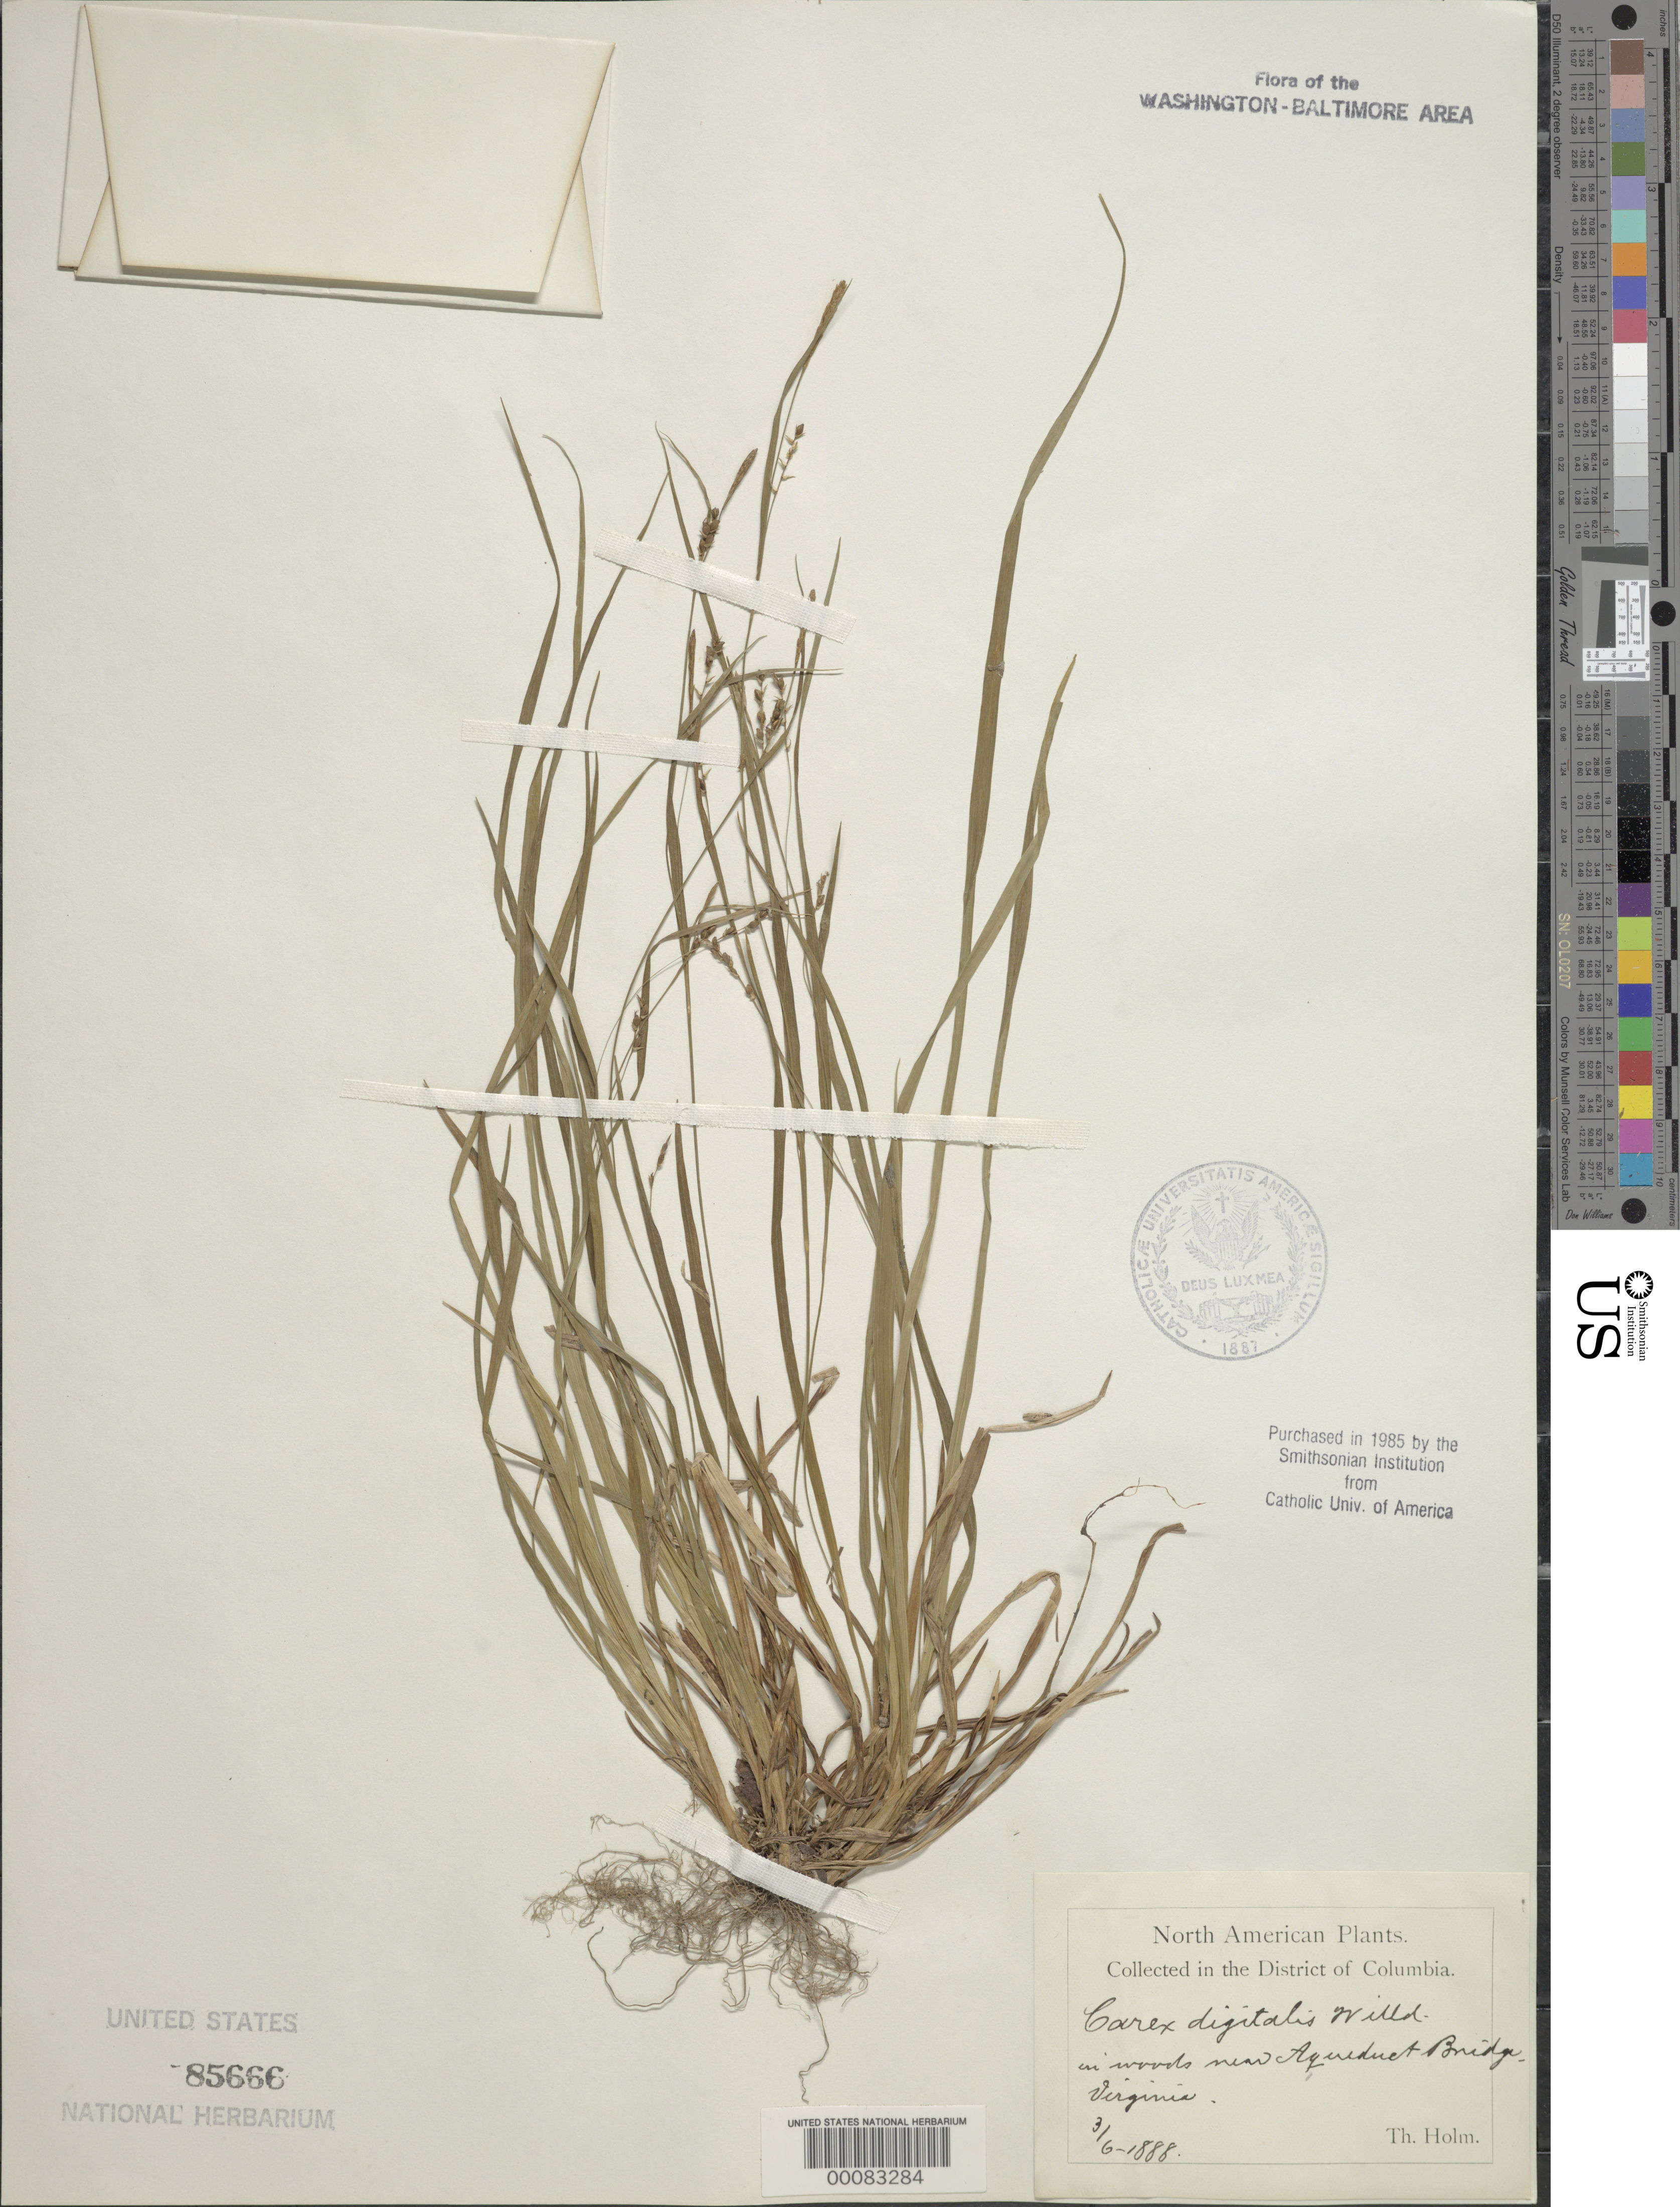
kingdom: Plantae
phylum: Tracheophyta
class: Liliopsida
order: Poales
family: Cyperaceae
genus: Carex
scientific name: Carex digitalis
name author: Willd.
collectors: T. Holm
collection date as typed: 31 Jun 1888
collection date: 1888-06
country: United States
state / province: Virginia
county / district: Fairfax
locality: Near Aqueduct Bridge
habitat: Woods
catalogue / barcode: US 85666